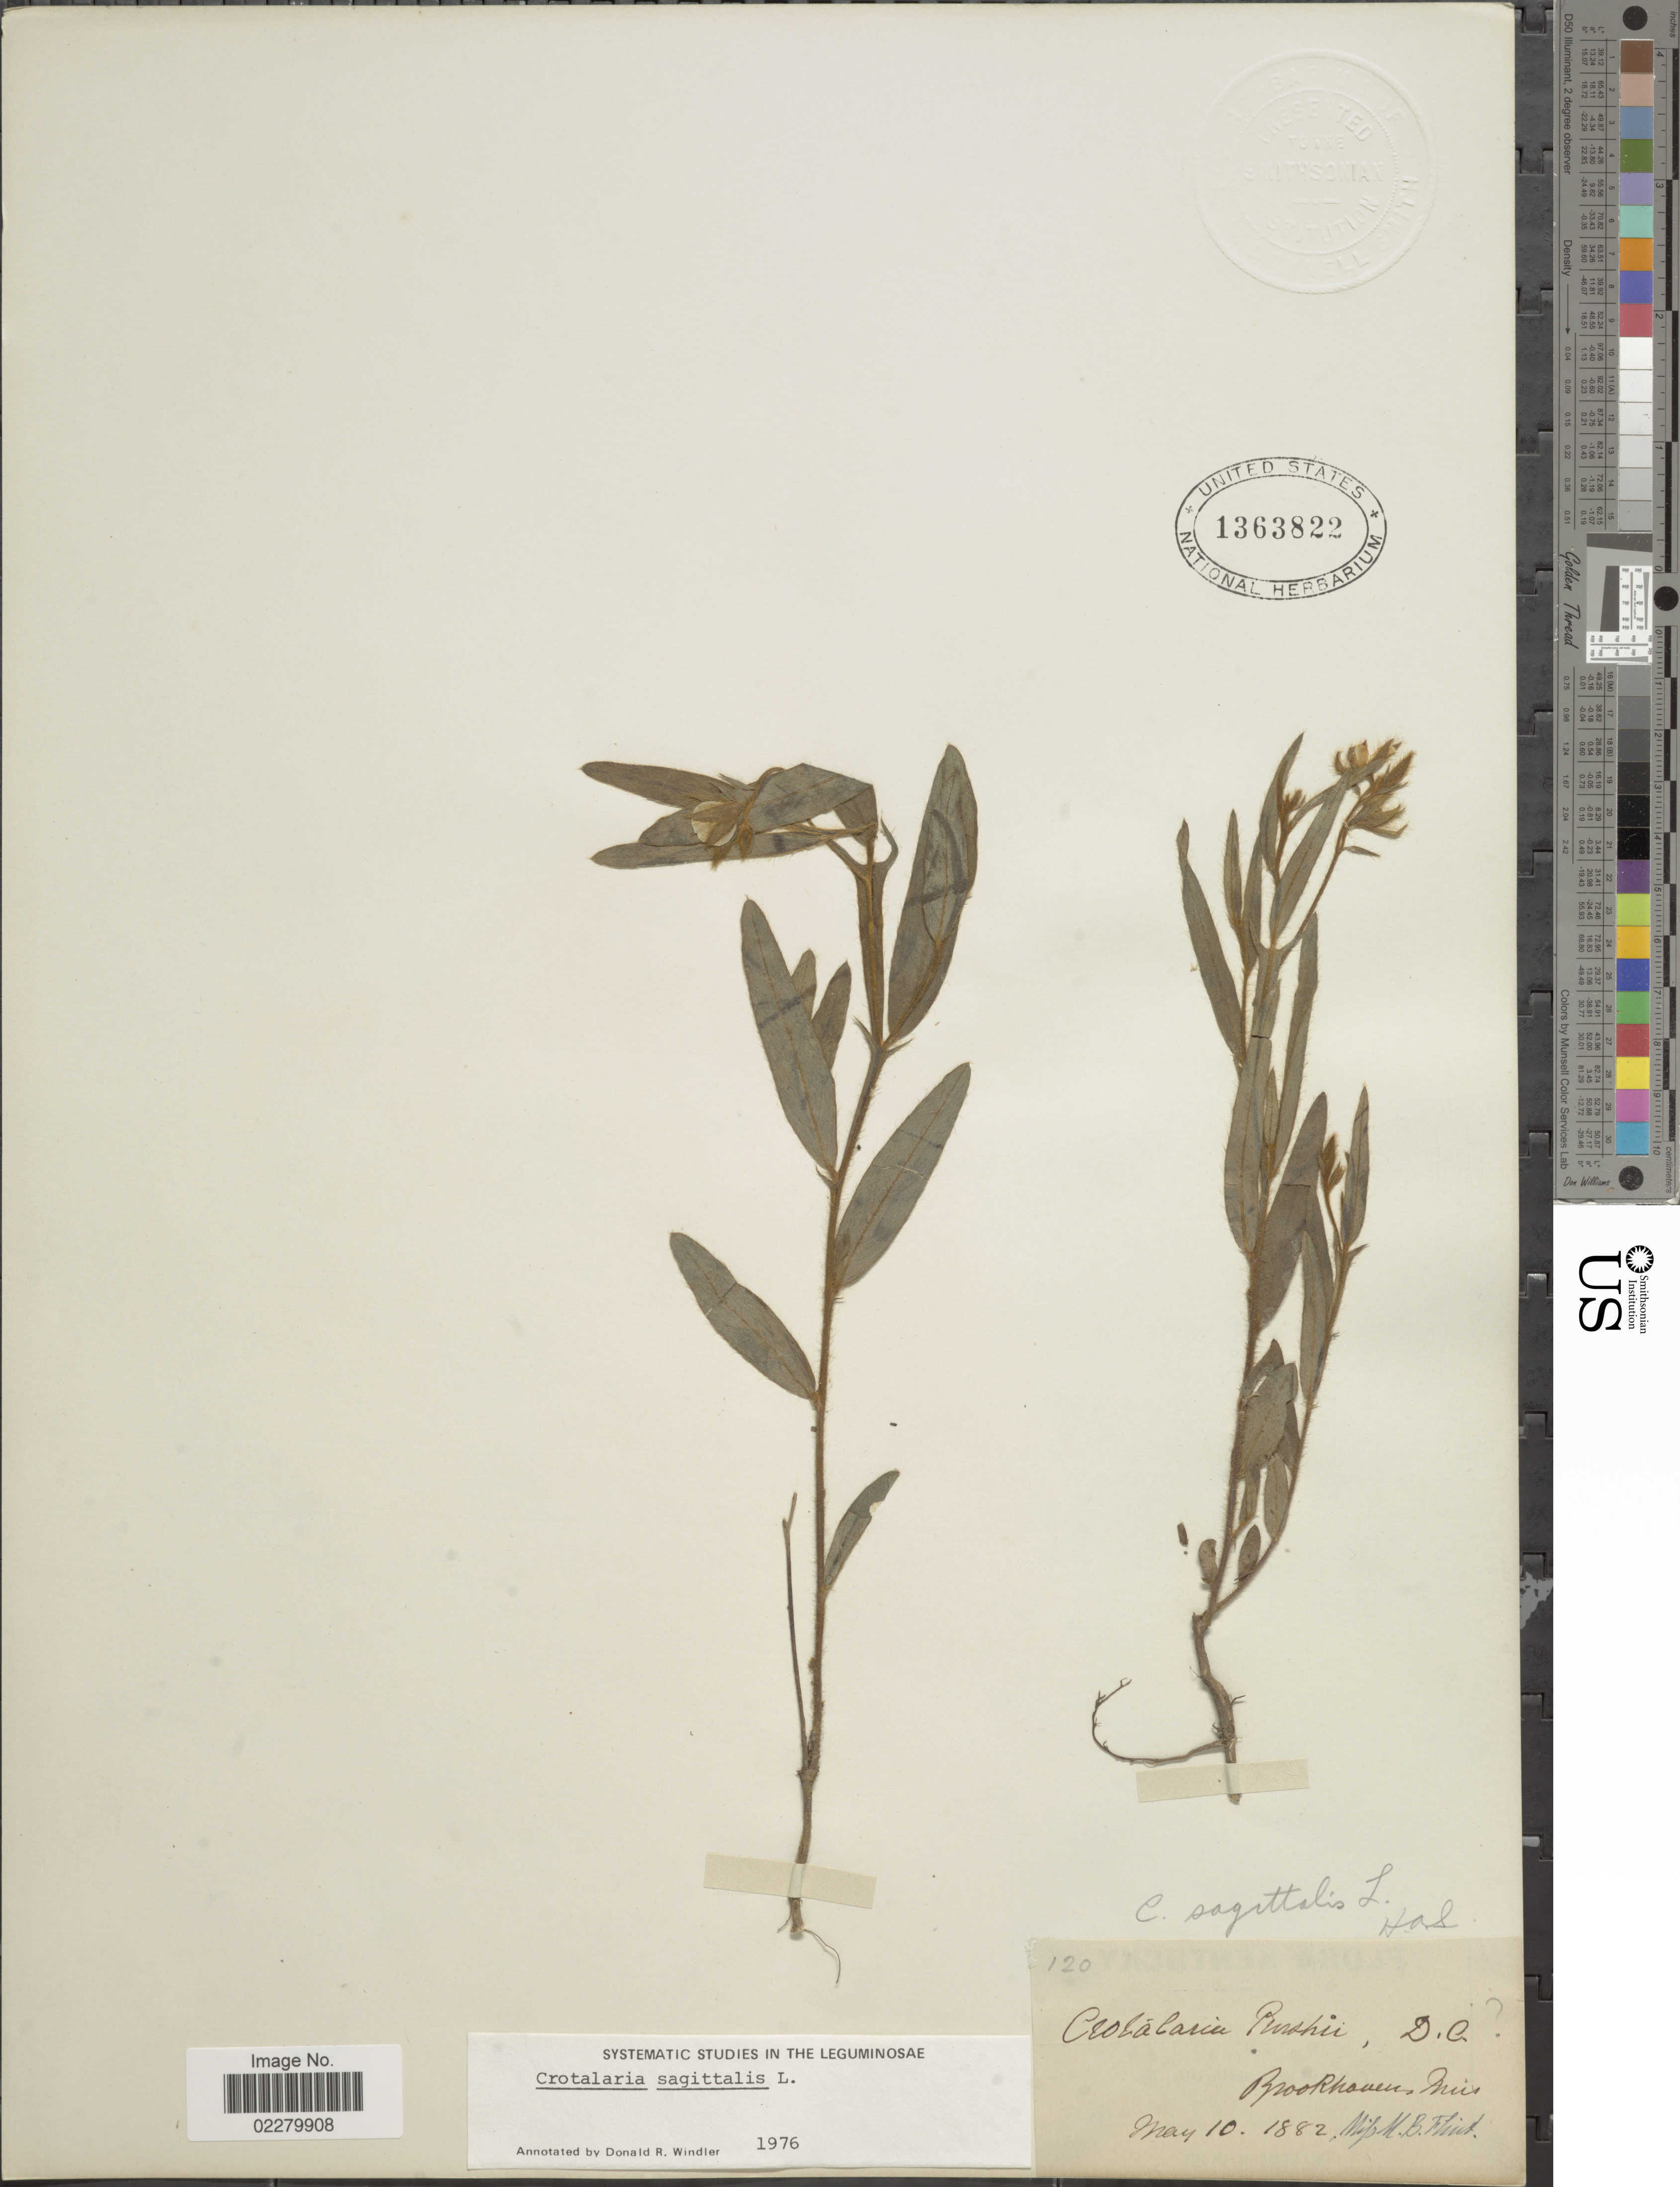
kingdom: Plantae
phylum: Tracheophyta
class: Magnoliopsida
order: Fabales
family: Fabaceae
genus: Crotalaria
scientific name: Crotalaria sagittalis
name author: L.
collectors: M. Flint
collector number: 120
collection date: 1882-05-10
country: United States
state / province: Mississippi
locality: Brookhoven, Miss.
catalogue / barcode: US 1363822